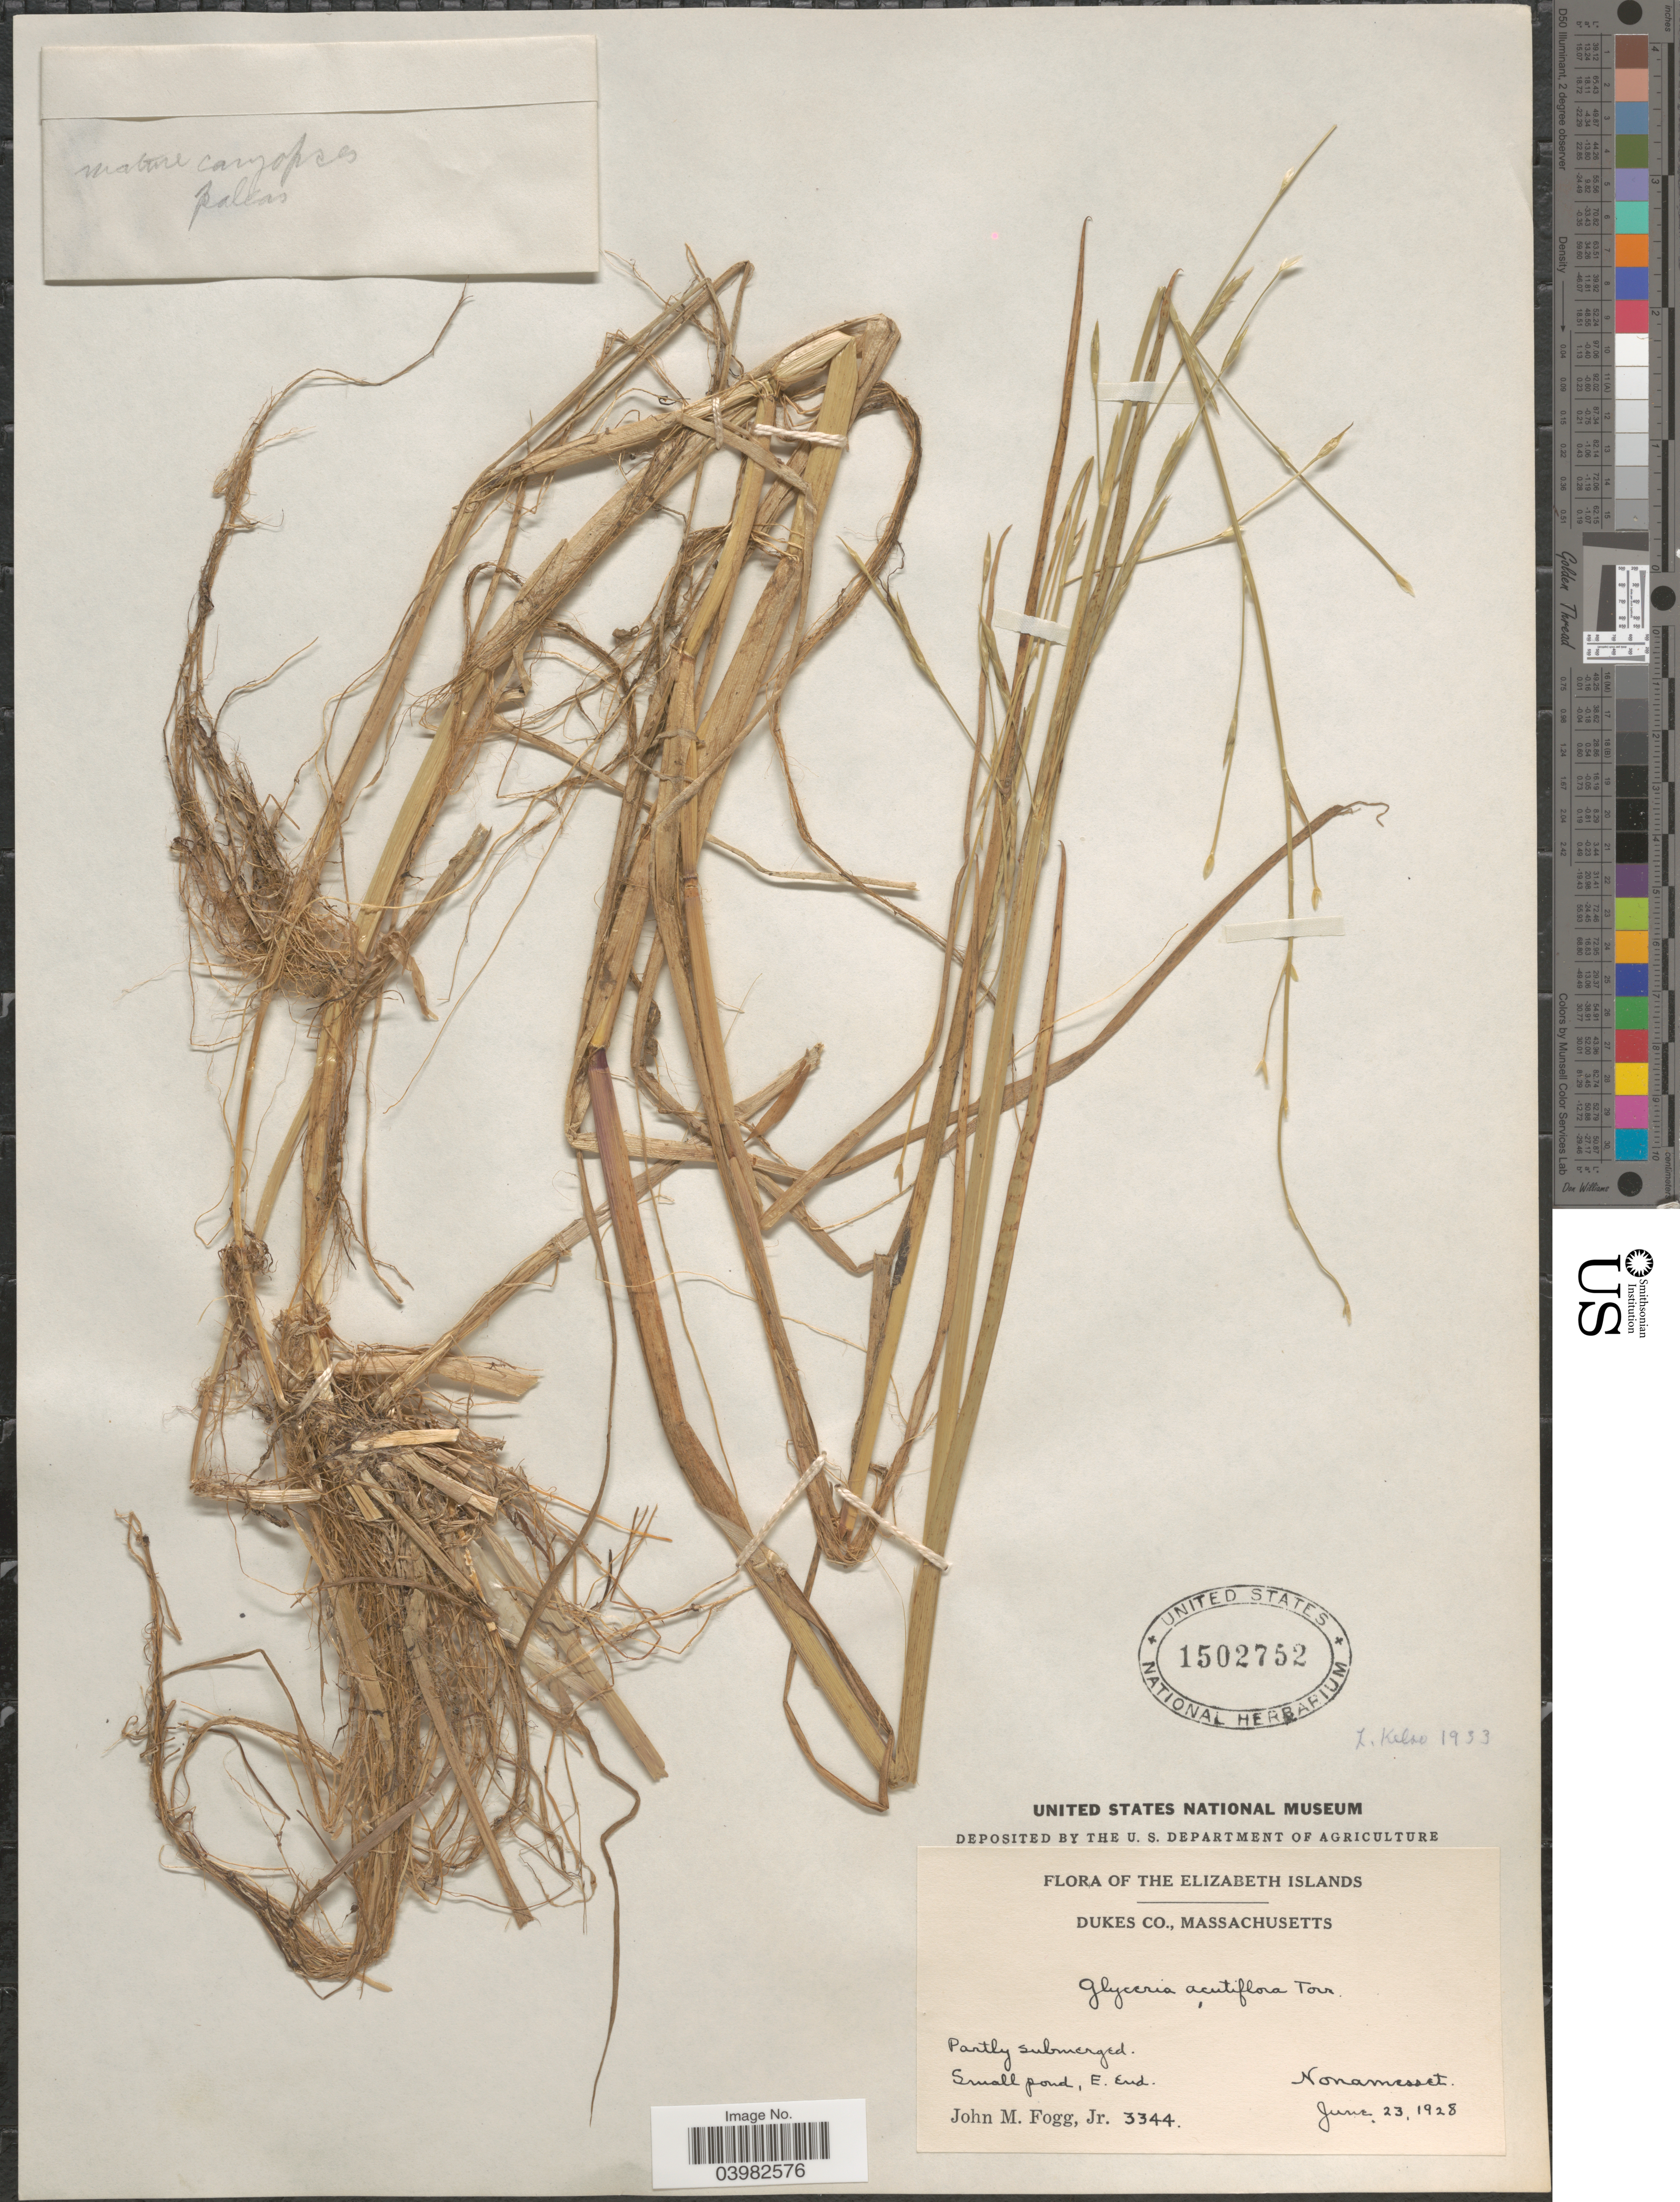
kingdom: Plantae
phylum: Tracheophyta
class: Liliopsida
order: Poales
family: Poaceae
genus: Glyceria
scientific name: Glyceria acutiflora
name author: Torr.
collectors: J. Fogg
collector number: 3344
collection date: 1928-06-23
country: United States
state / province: Massachusetts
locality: The Elizabeth Islands. Dukes Co. Small pond, E. End. Nonamesset.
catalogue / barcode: US 1502752